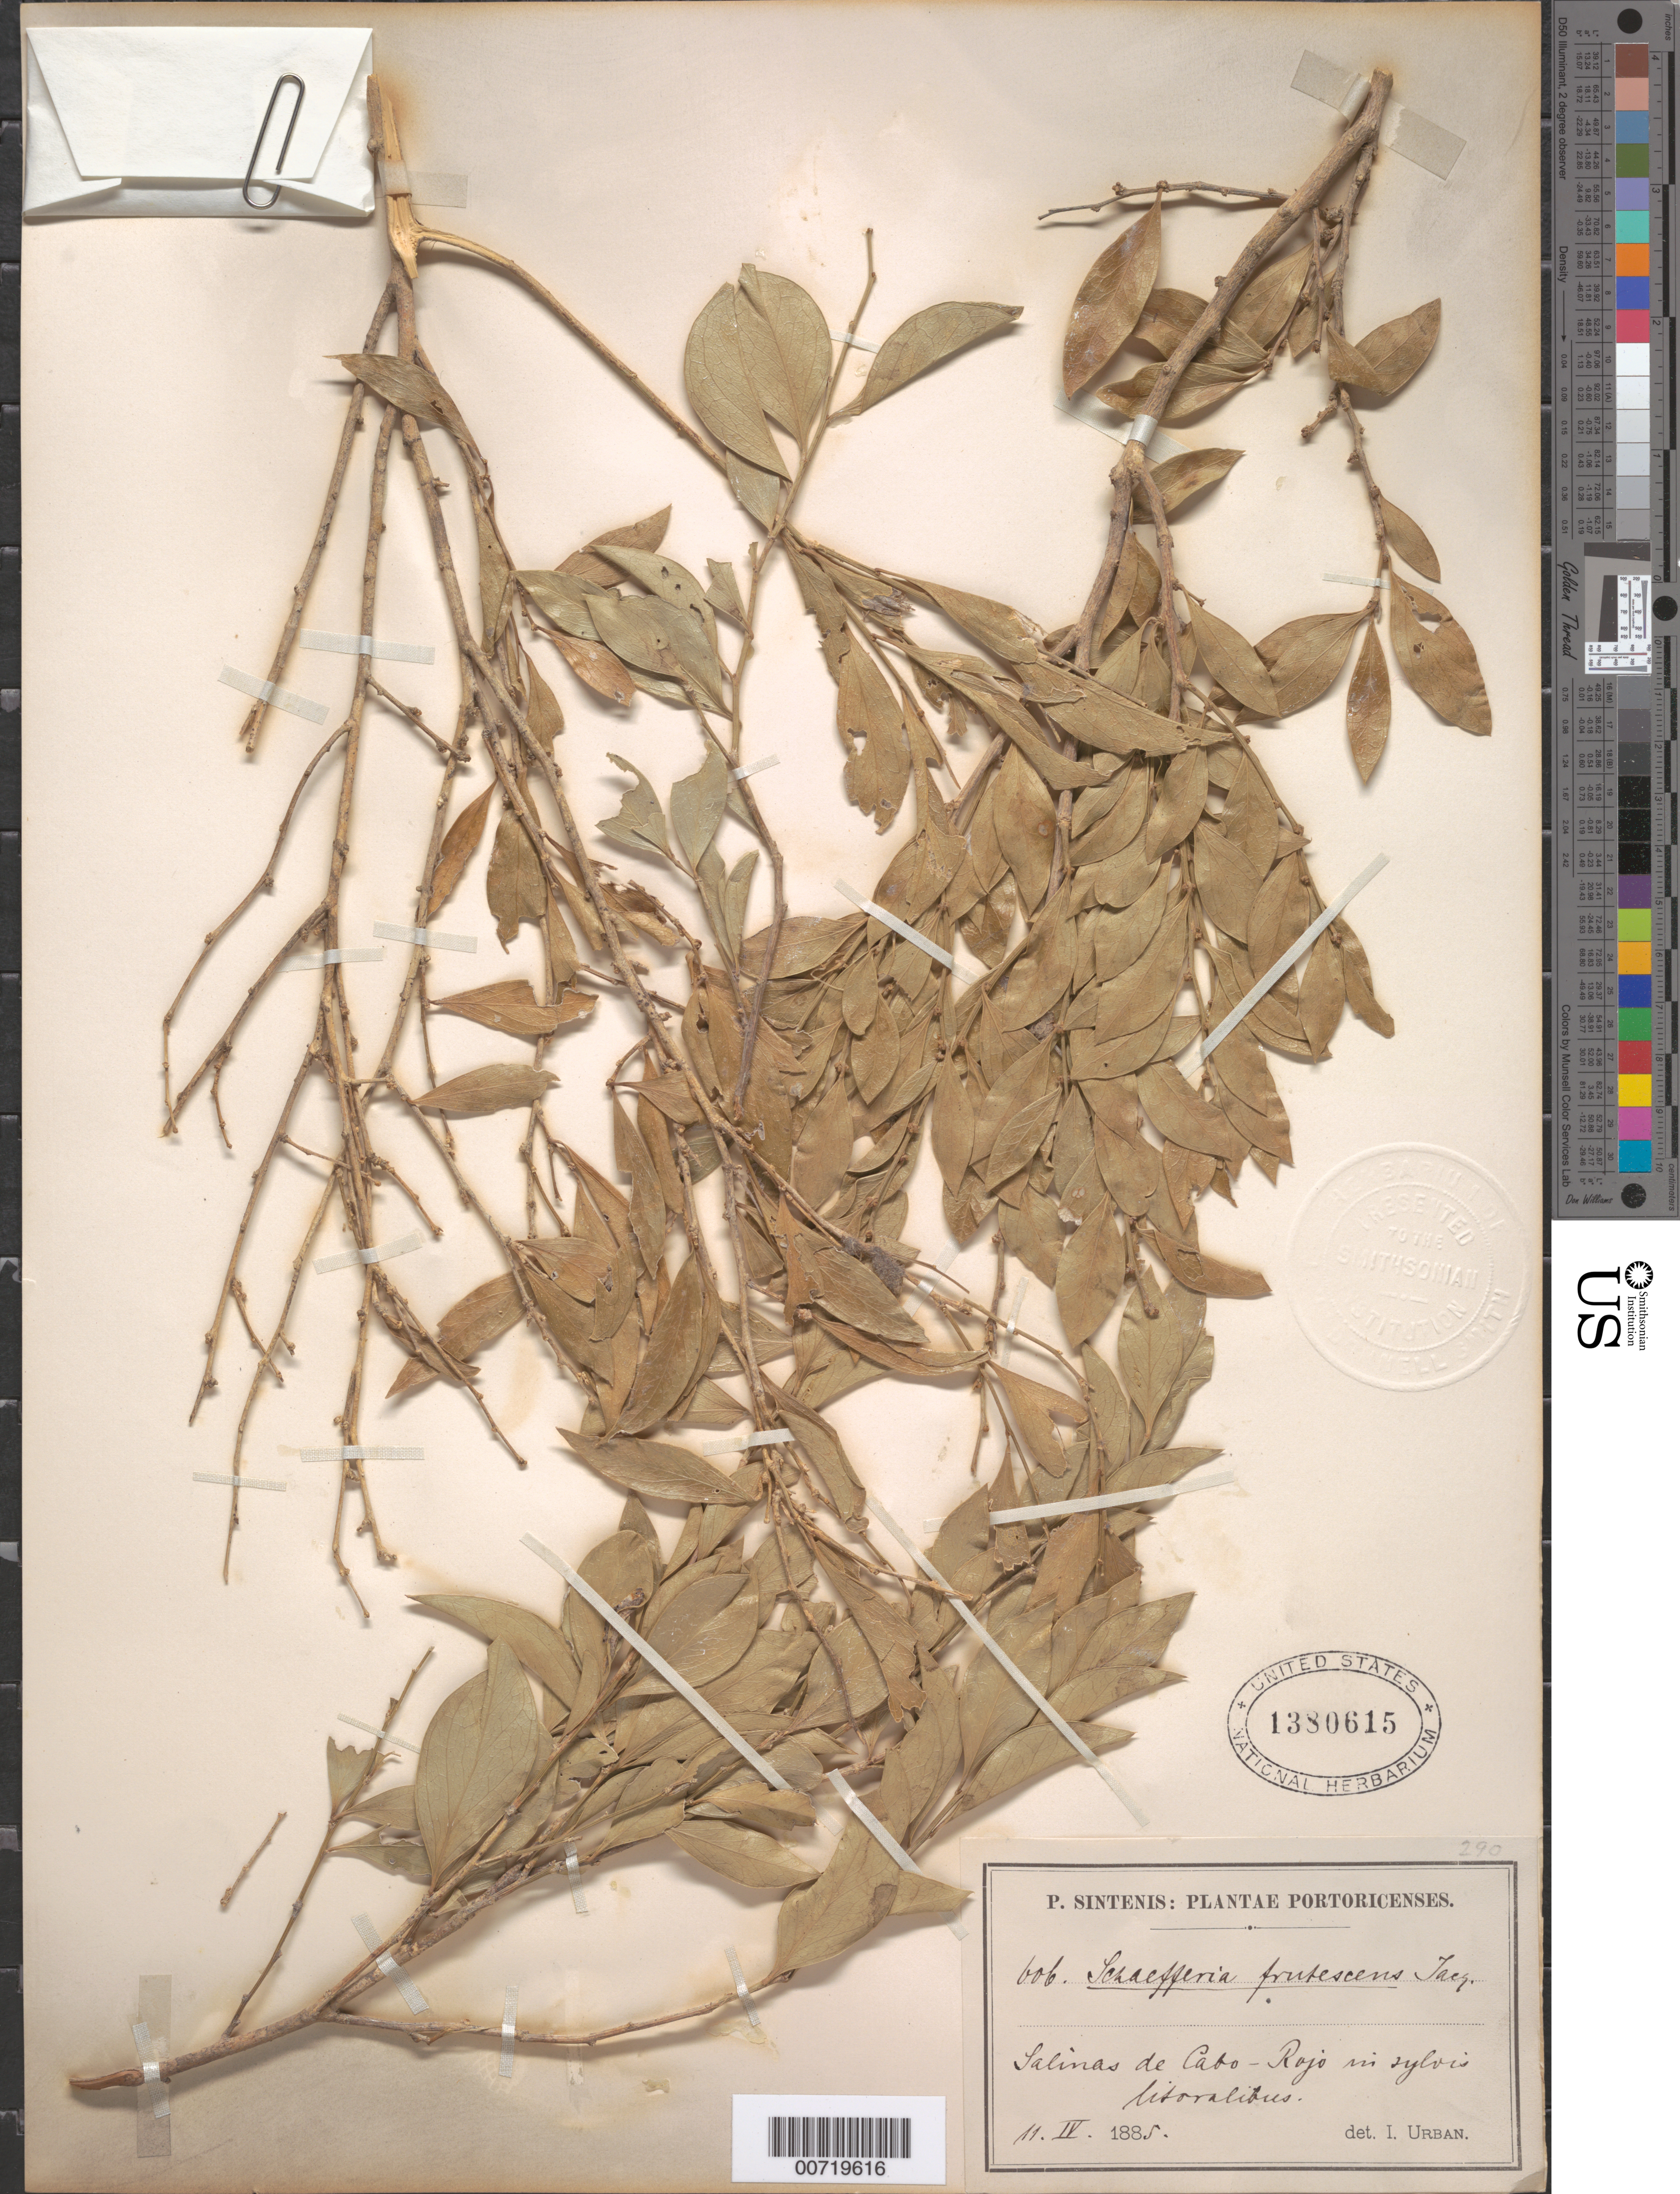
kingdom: Plantae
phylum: Tracheophyta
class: Magnoliopsida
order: Celastrales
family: Celastraceae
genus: Schaefferia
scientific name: Schaefferia frutescens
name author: Jacq.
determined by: Urban, Ignatz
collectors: P. Sintenis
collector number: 606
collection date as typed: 11 Apr 1885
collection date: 1885-04-11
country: Puerto Rico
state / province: Cabo Rojo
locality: Salinas de Cabo Rojo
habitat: In sylvis litoralibus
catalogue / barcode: US 1380615